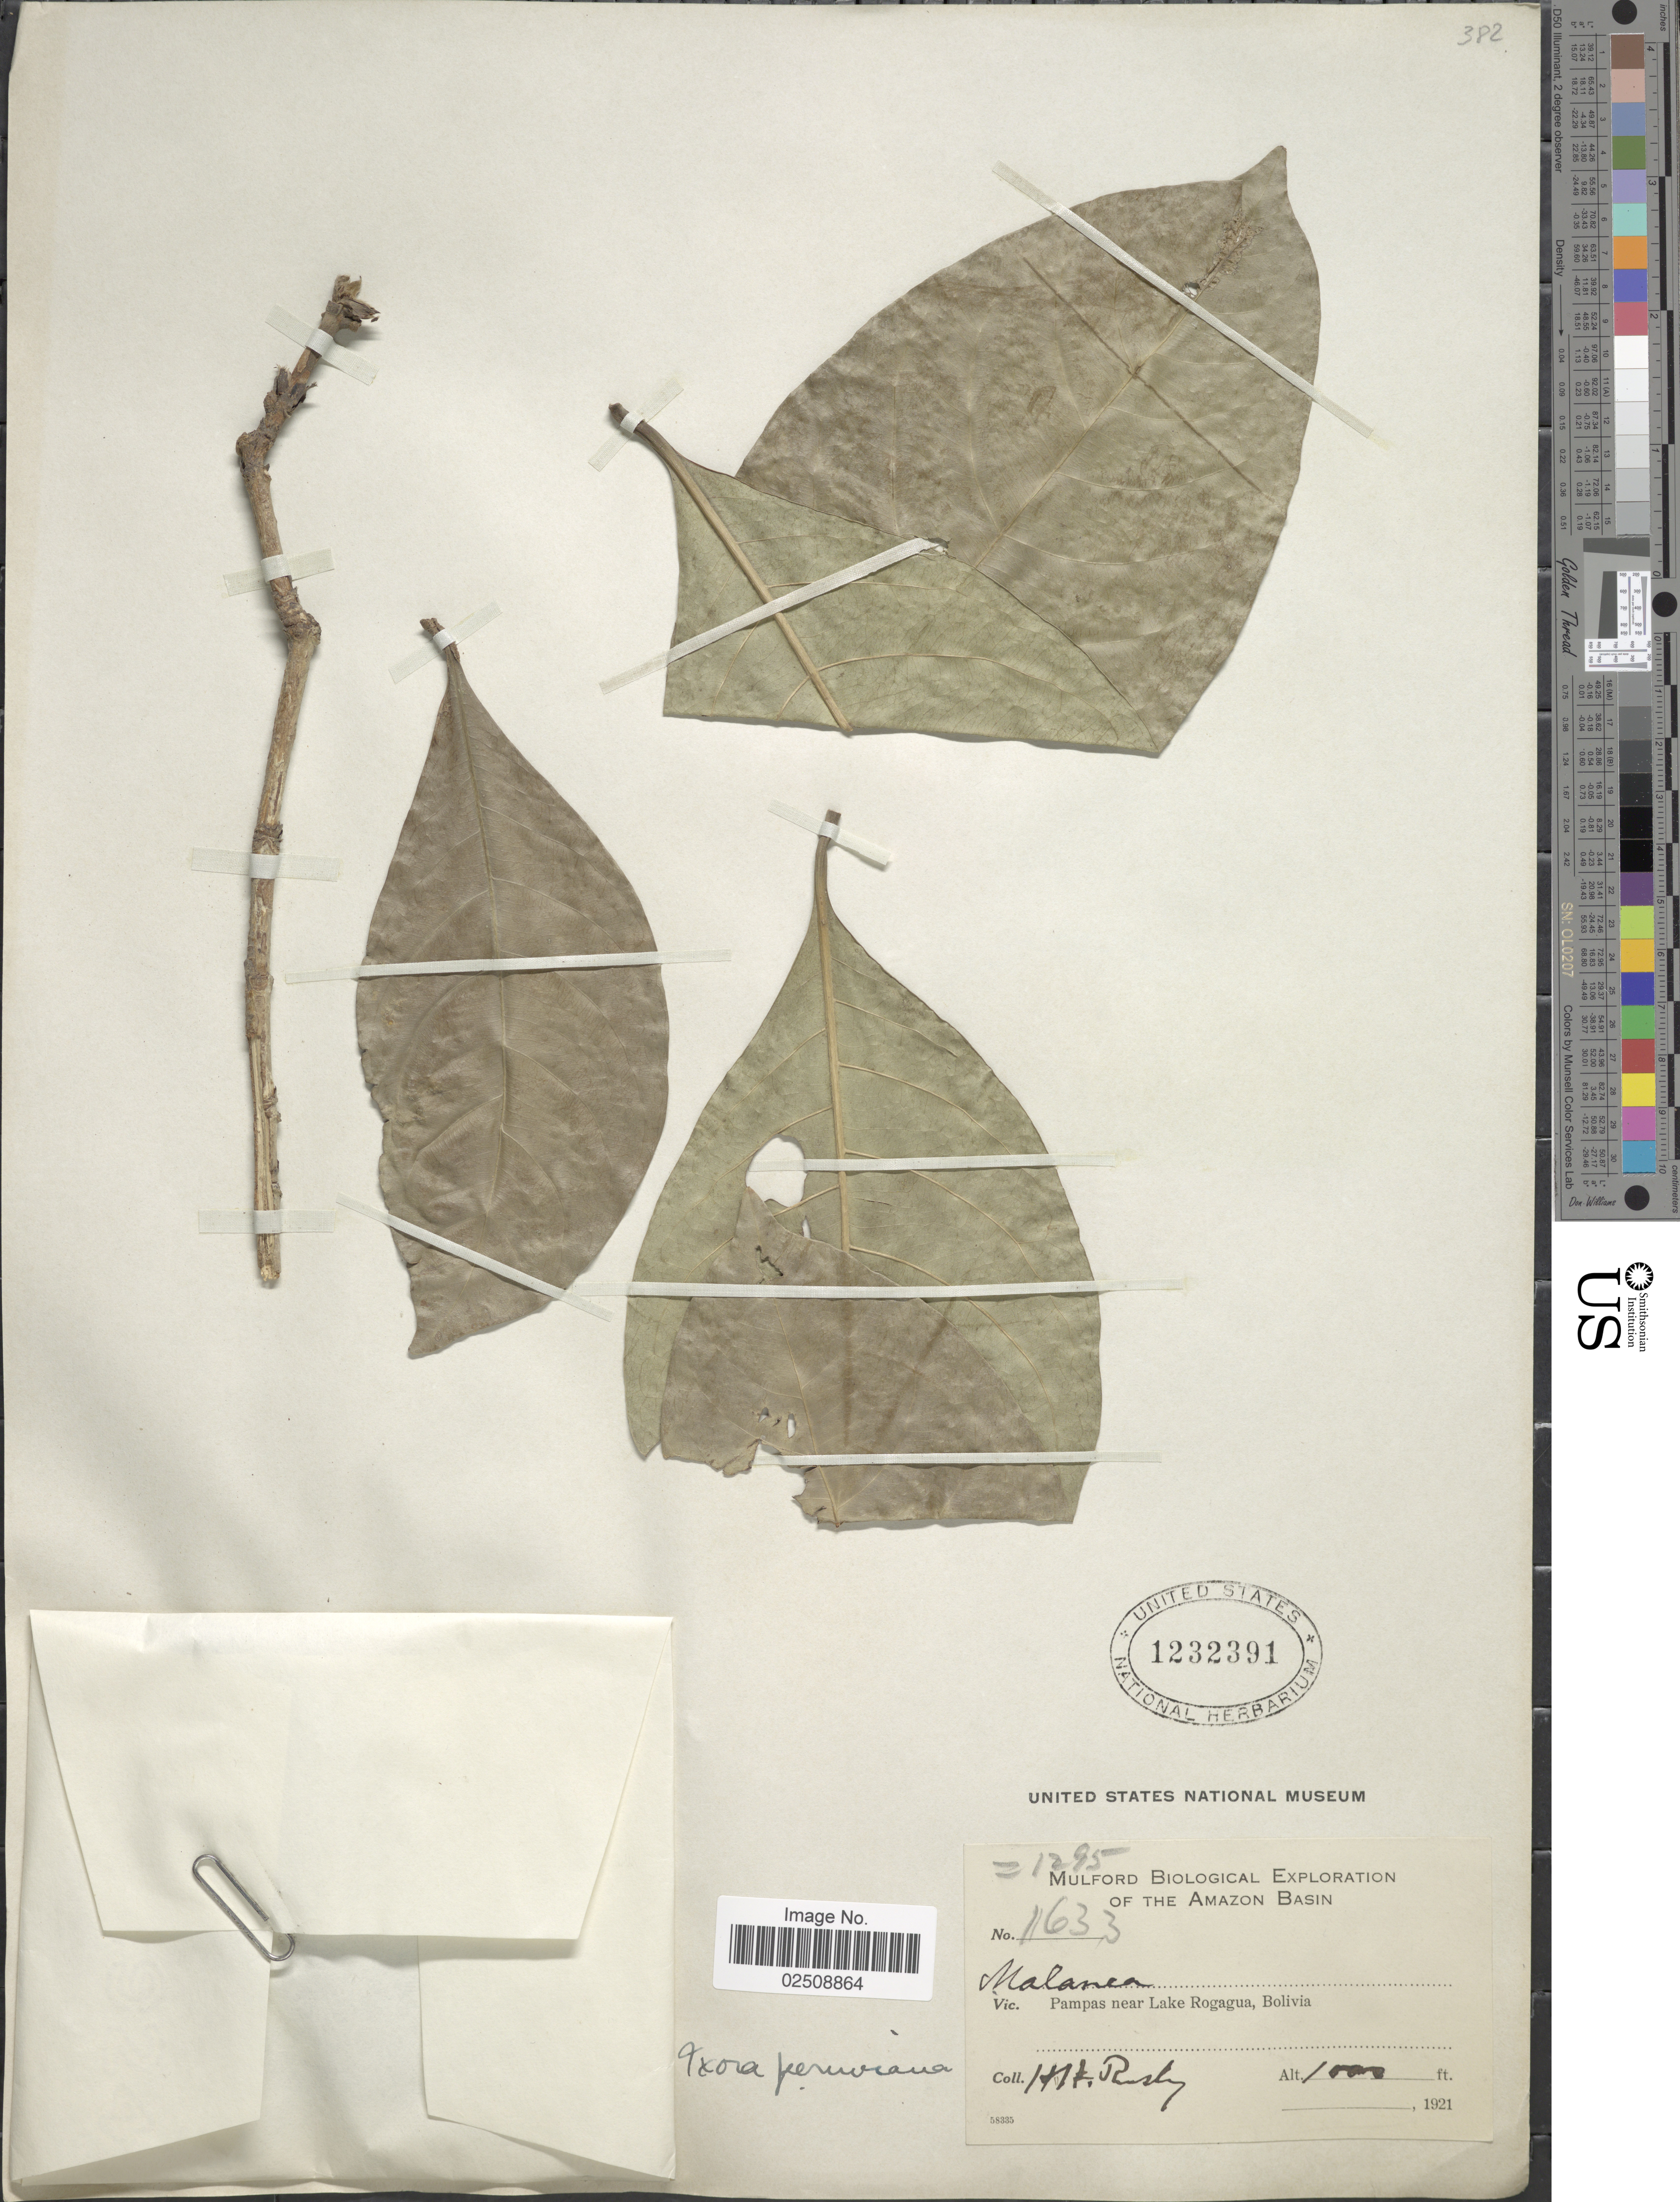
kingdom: Plantae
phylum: Tracheophyta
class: Magnoliopsida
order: Gentianales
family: Rubiaceae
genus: Ixora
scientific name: Ixora peruviana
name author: (Spruce ex K. Schum.) Standl.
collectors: H. H. Rusby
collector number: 1633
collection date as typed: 1921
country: Bolivia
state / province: Beni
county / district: José Ballivián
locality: Pampas near Lake Rogagua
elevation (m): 305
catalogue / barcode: US 1232391